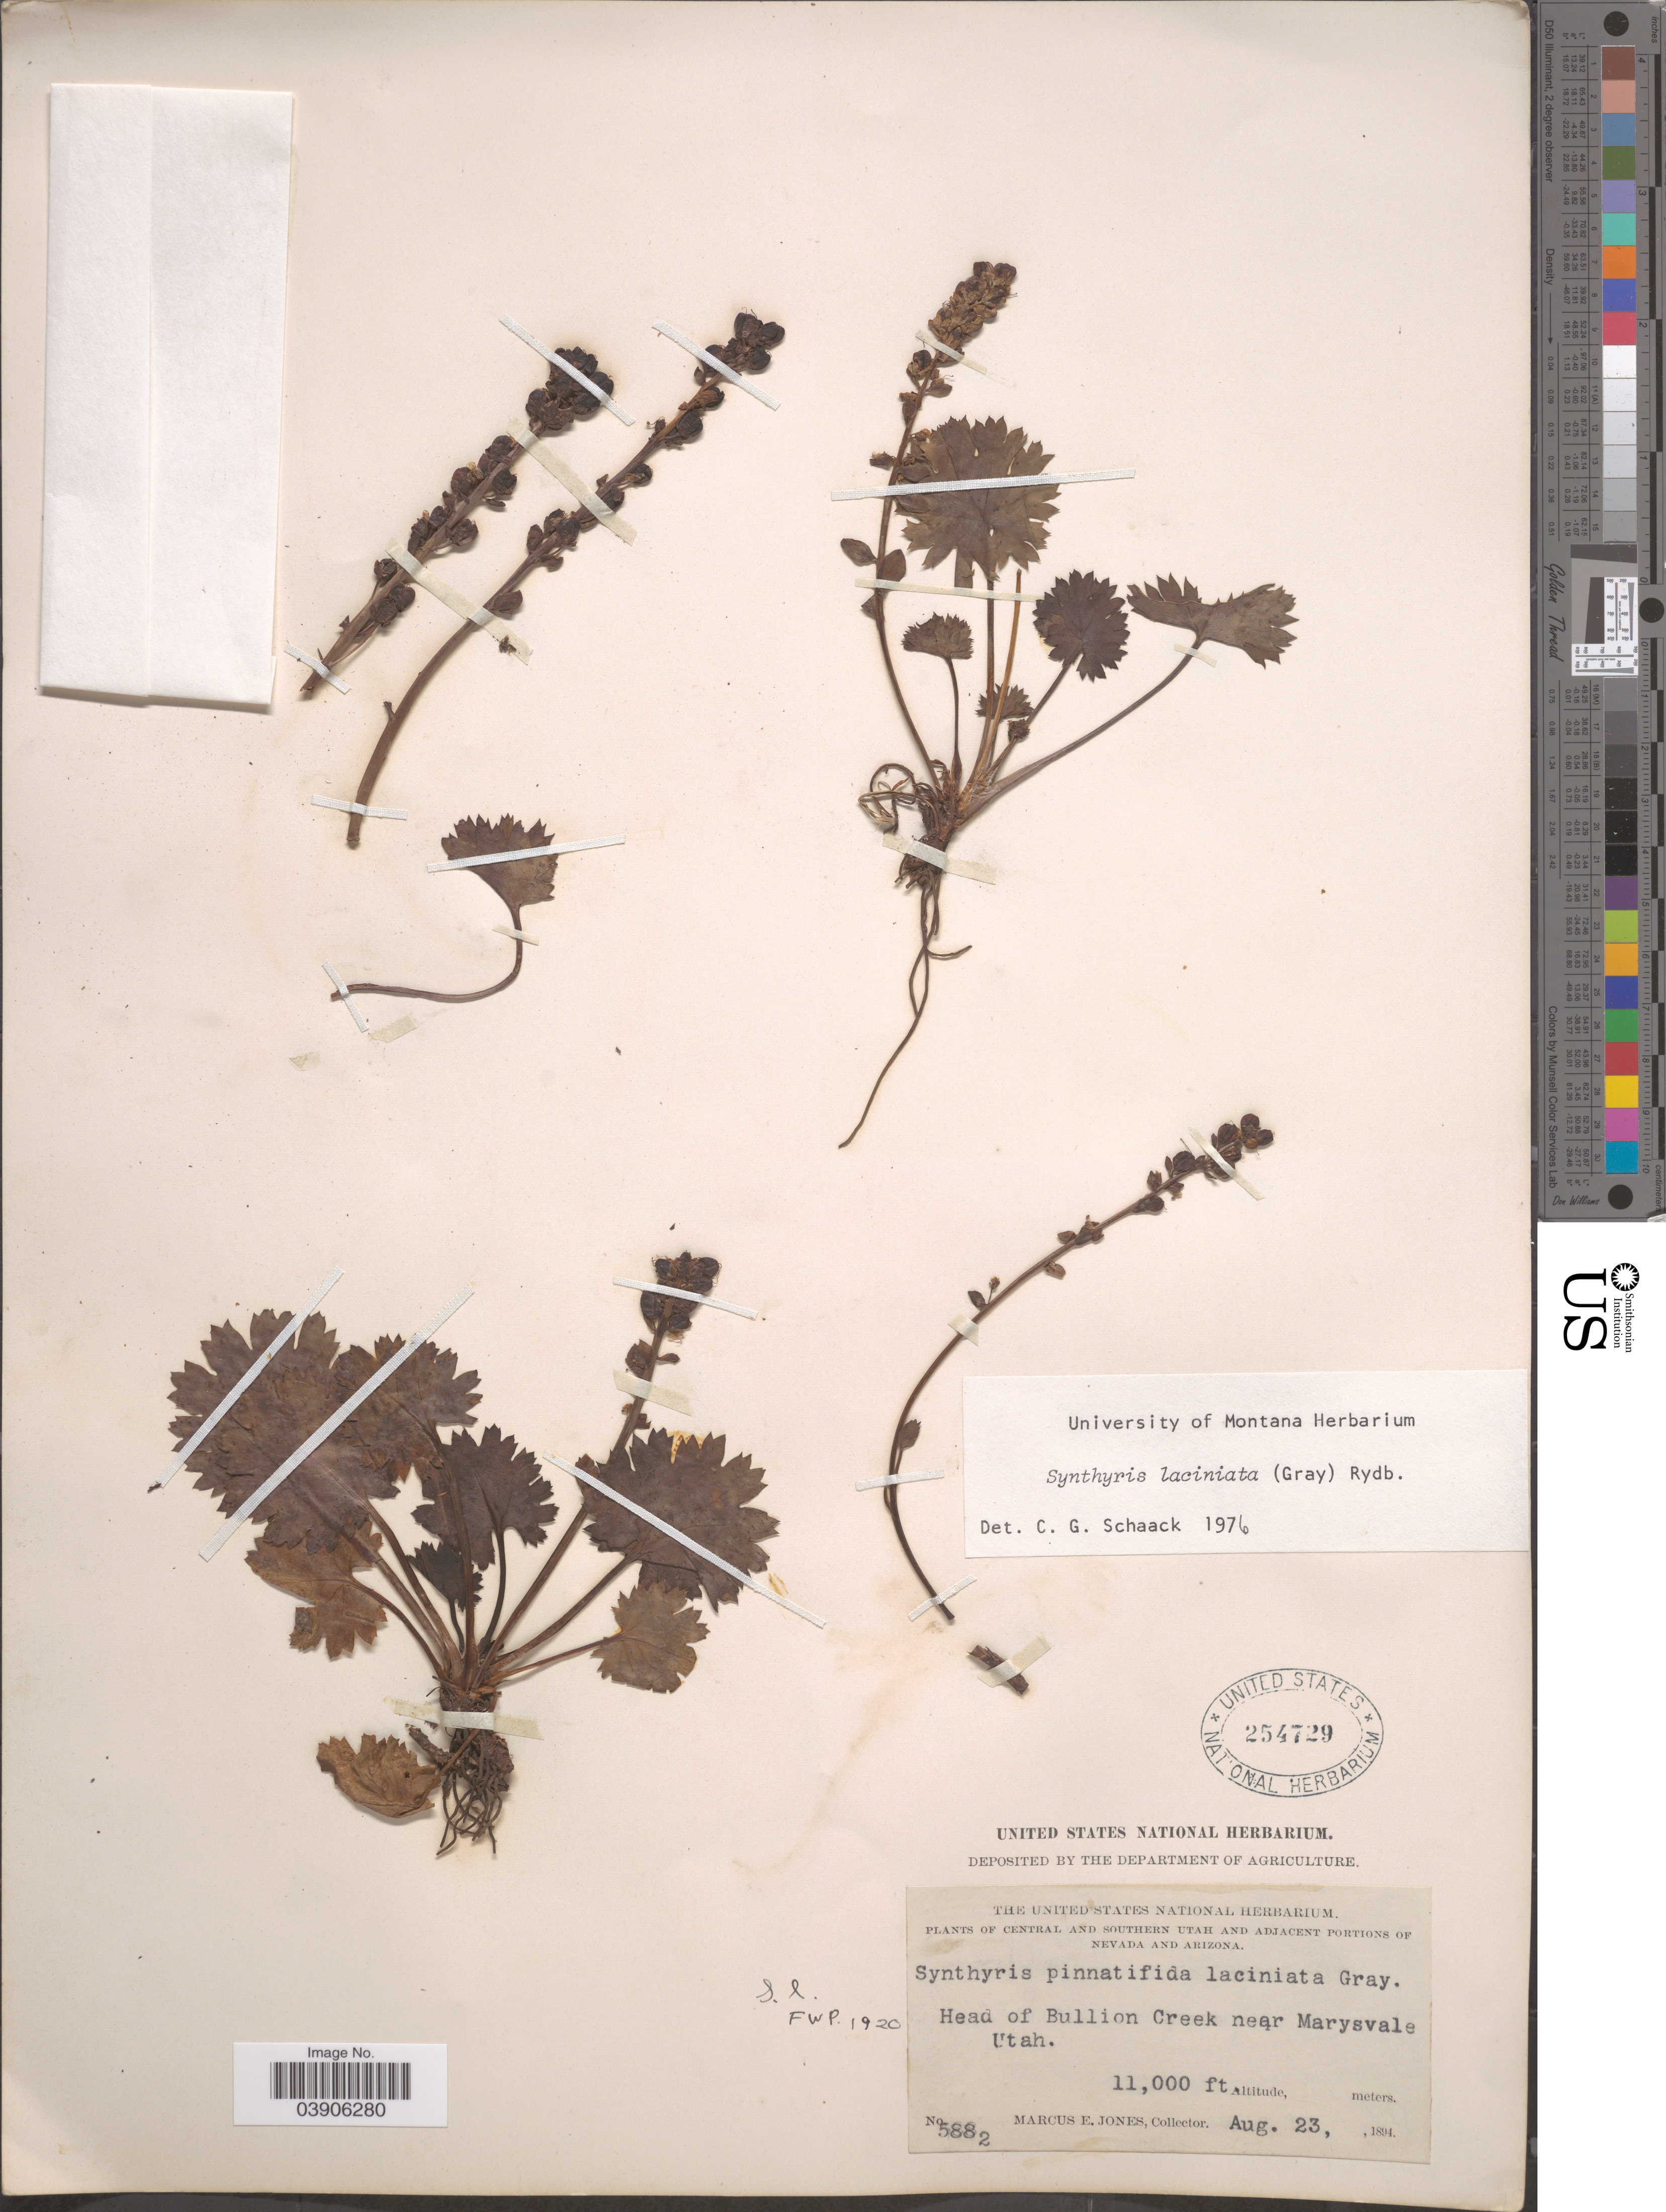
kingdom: Plantae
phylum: Tracheophyta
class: Magnoliopsida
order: Lamiales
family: Plantaginaceae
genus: Synthyris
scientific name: Synthyris laciniata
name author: (A. Gray) Rydb.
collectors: M. E. Jones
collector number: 5882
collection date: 1894-08-23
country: United States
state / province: Utah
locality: Central and Southern Utah. Head of Bullion Creek near Marysvale.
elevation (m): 3353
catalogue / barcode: US 254729